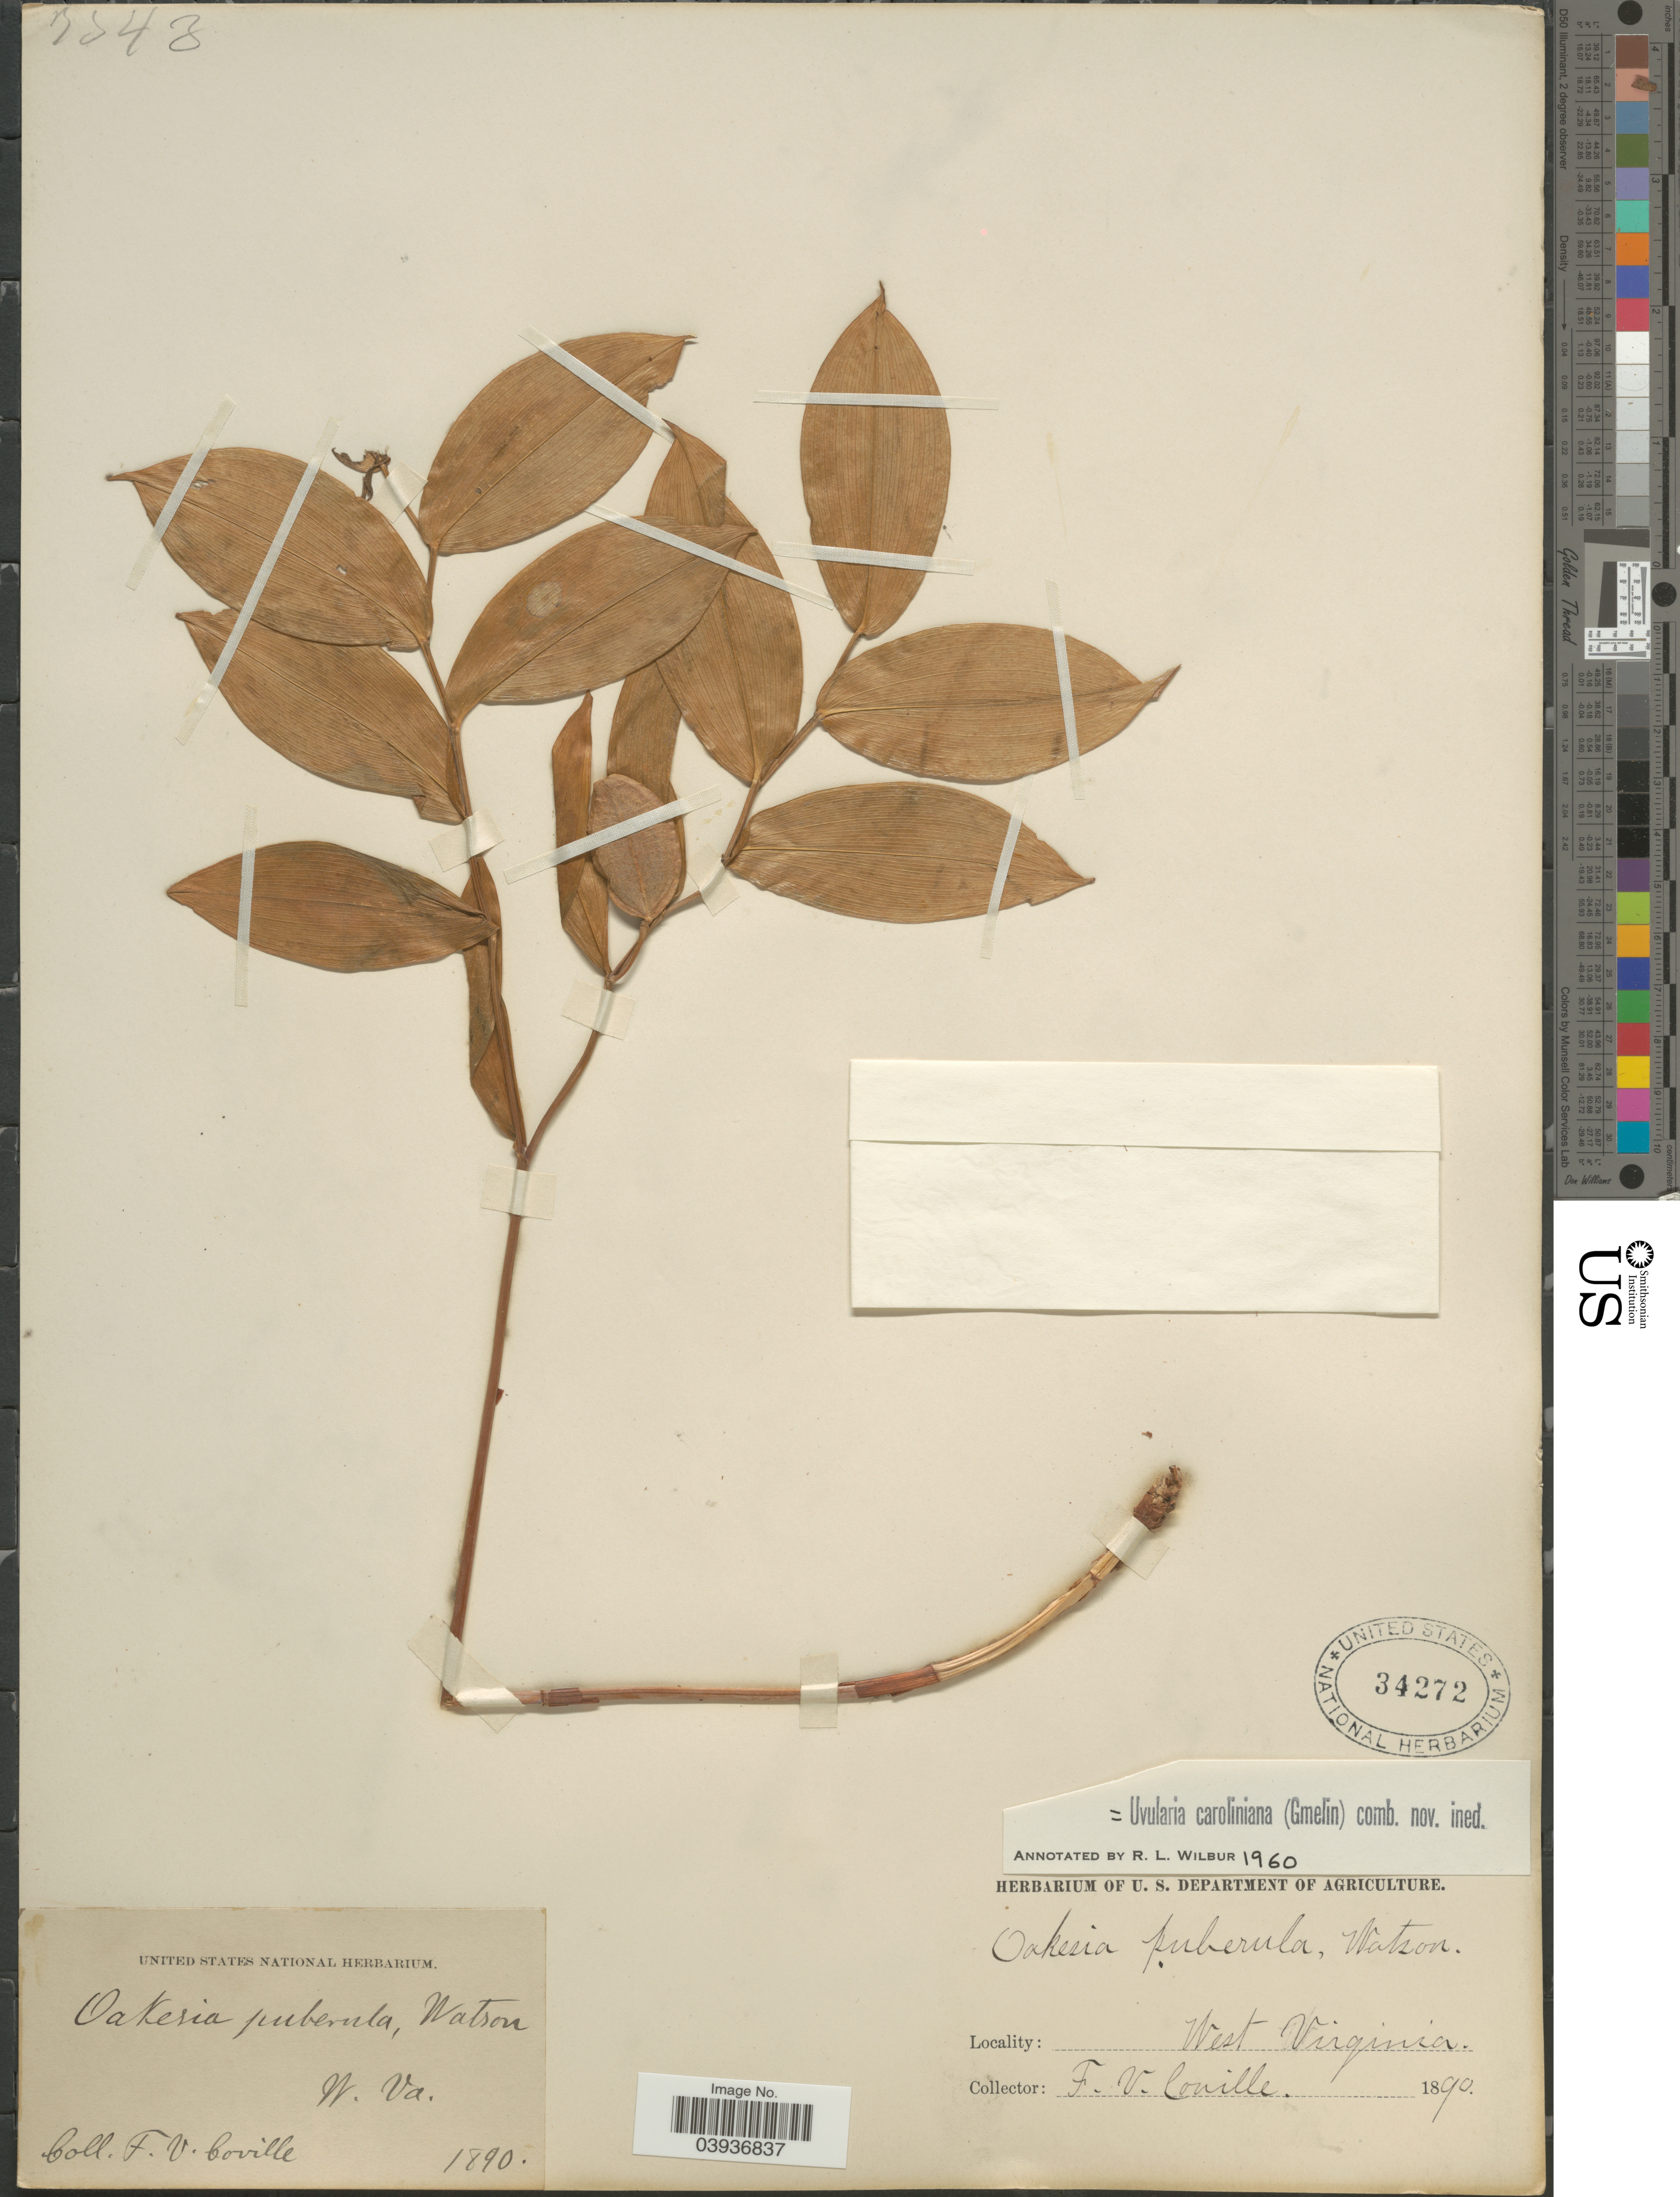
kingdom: Plantae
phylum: Tracheophyta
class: Liliopsida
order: Liliales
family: Colchicaceae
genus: Uvularia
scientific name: Uvularia caroliniana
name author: (J.F. Gmel.) Wilbur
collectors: F. V. Coville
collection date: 1890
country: United States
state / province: West Virginia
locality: West Virginia.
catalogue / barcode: US 34272